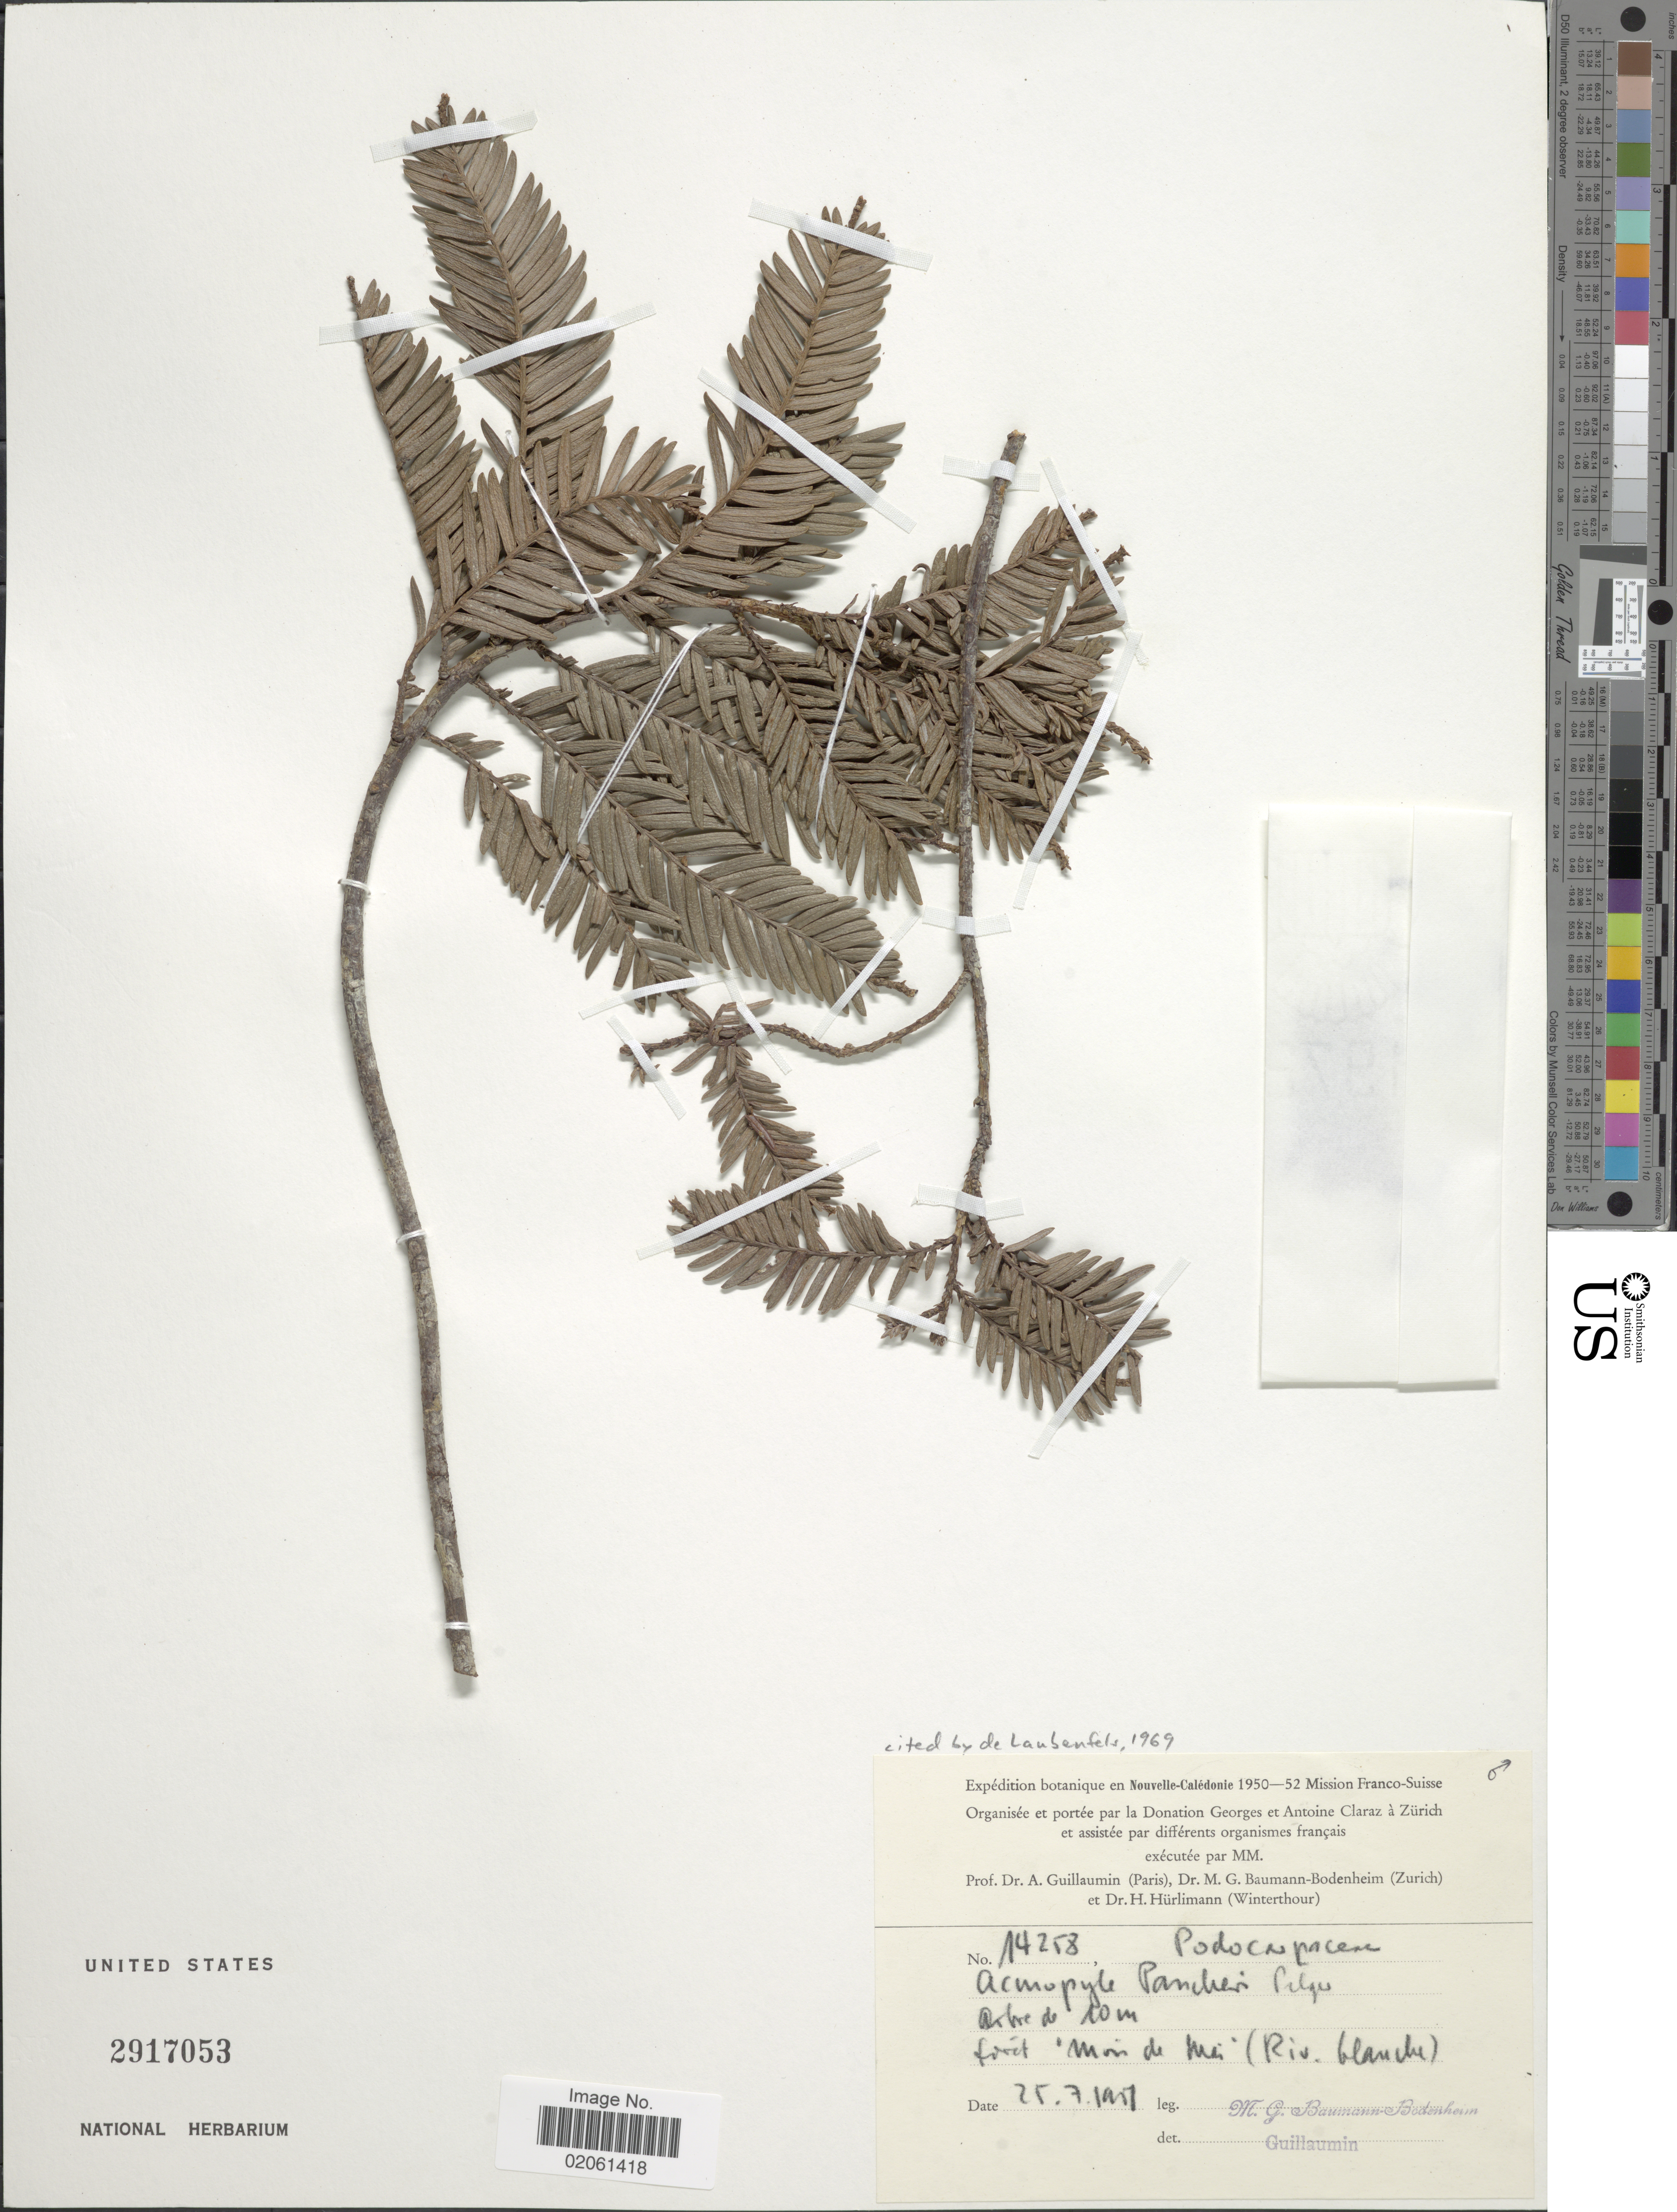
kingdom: Plantae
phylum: Tracheophyta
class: Pinopsida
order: Pinales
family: Podocarpaceae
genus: Acmopyle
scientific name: Acmopyle pancheri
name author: (Brongn. & Gris) Pilg.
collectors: M. G. Baumann-Bodenheim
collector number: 14258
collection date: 1951-07-25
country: New Caledonia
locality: Foret Mois de Mai (Riv. blanche)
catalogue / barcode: US 2917053